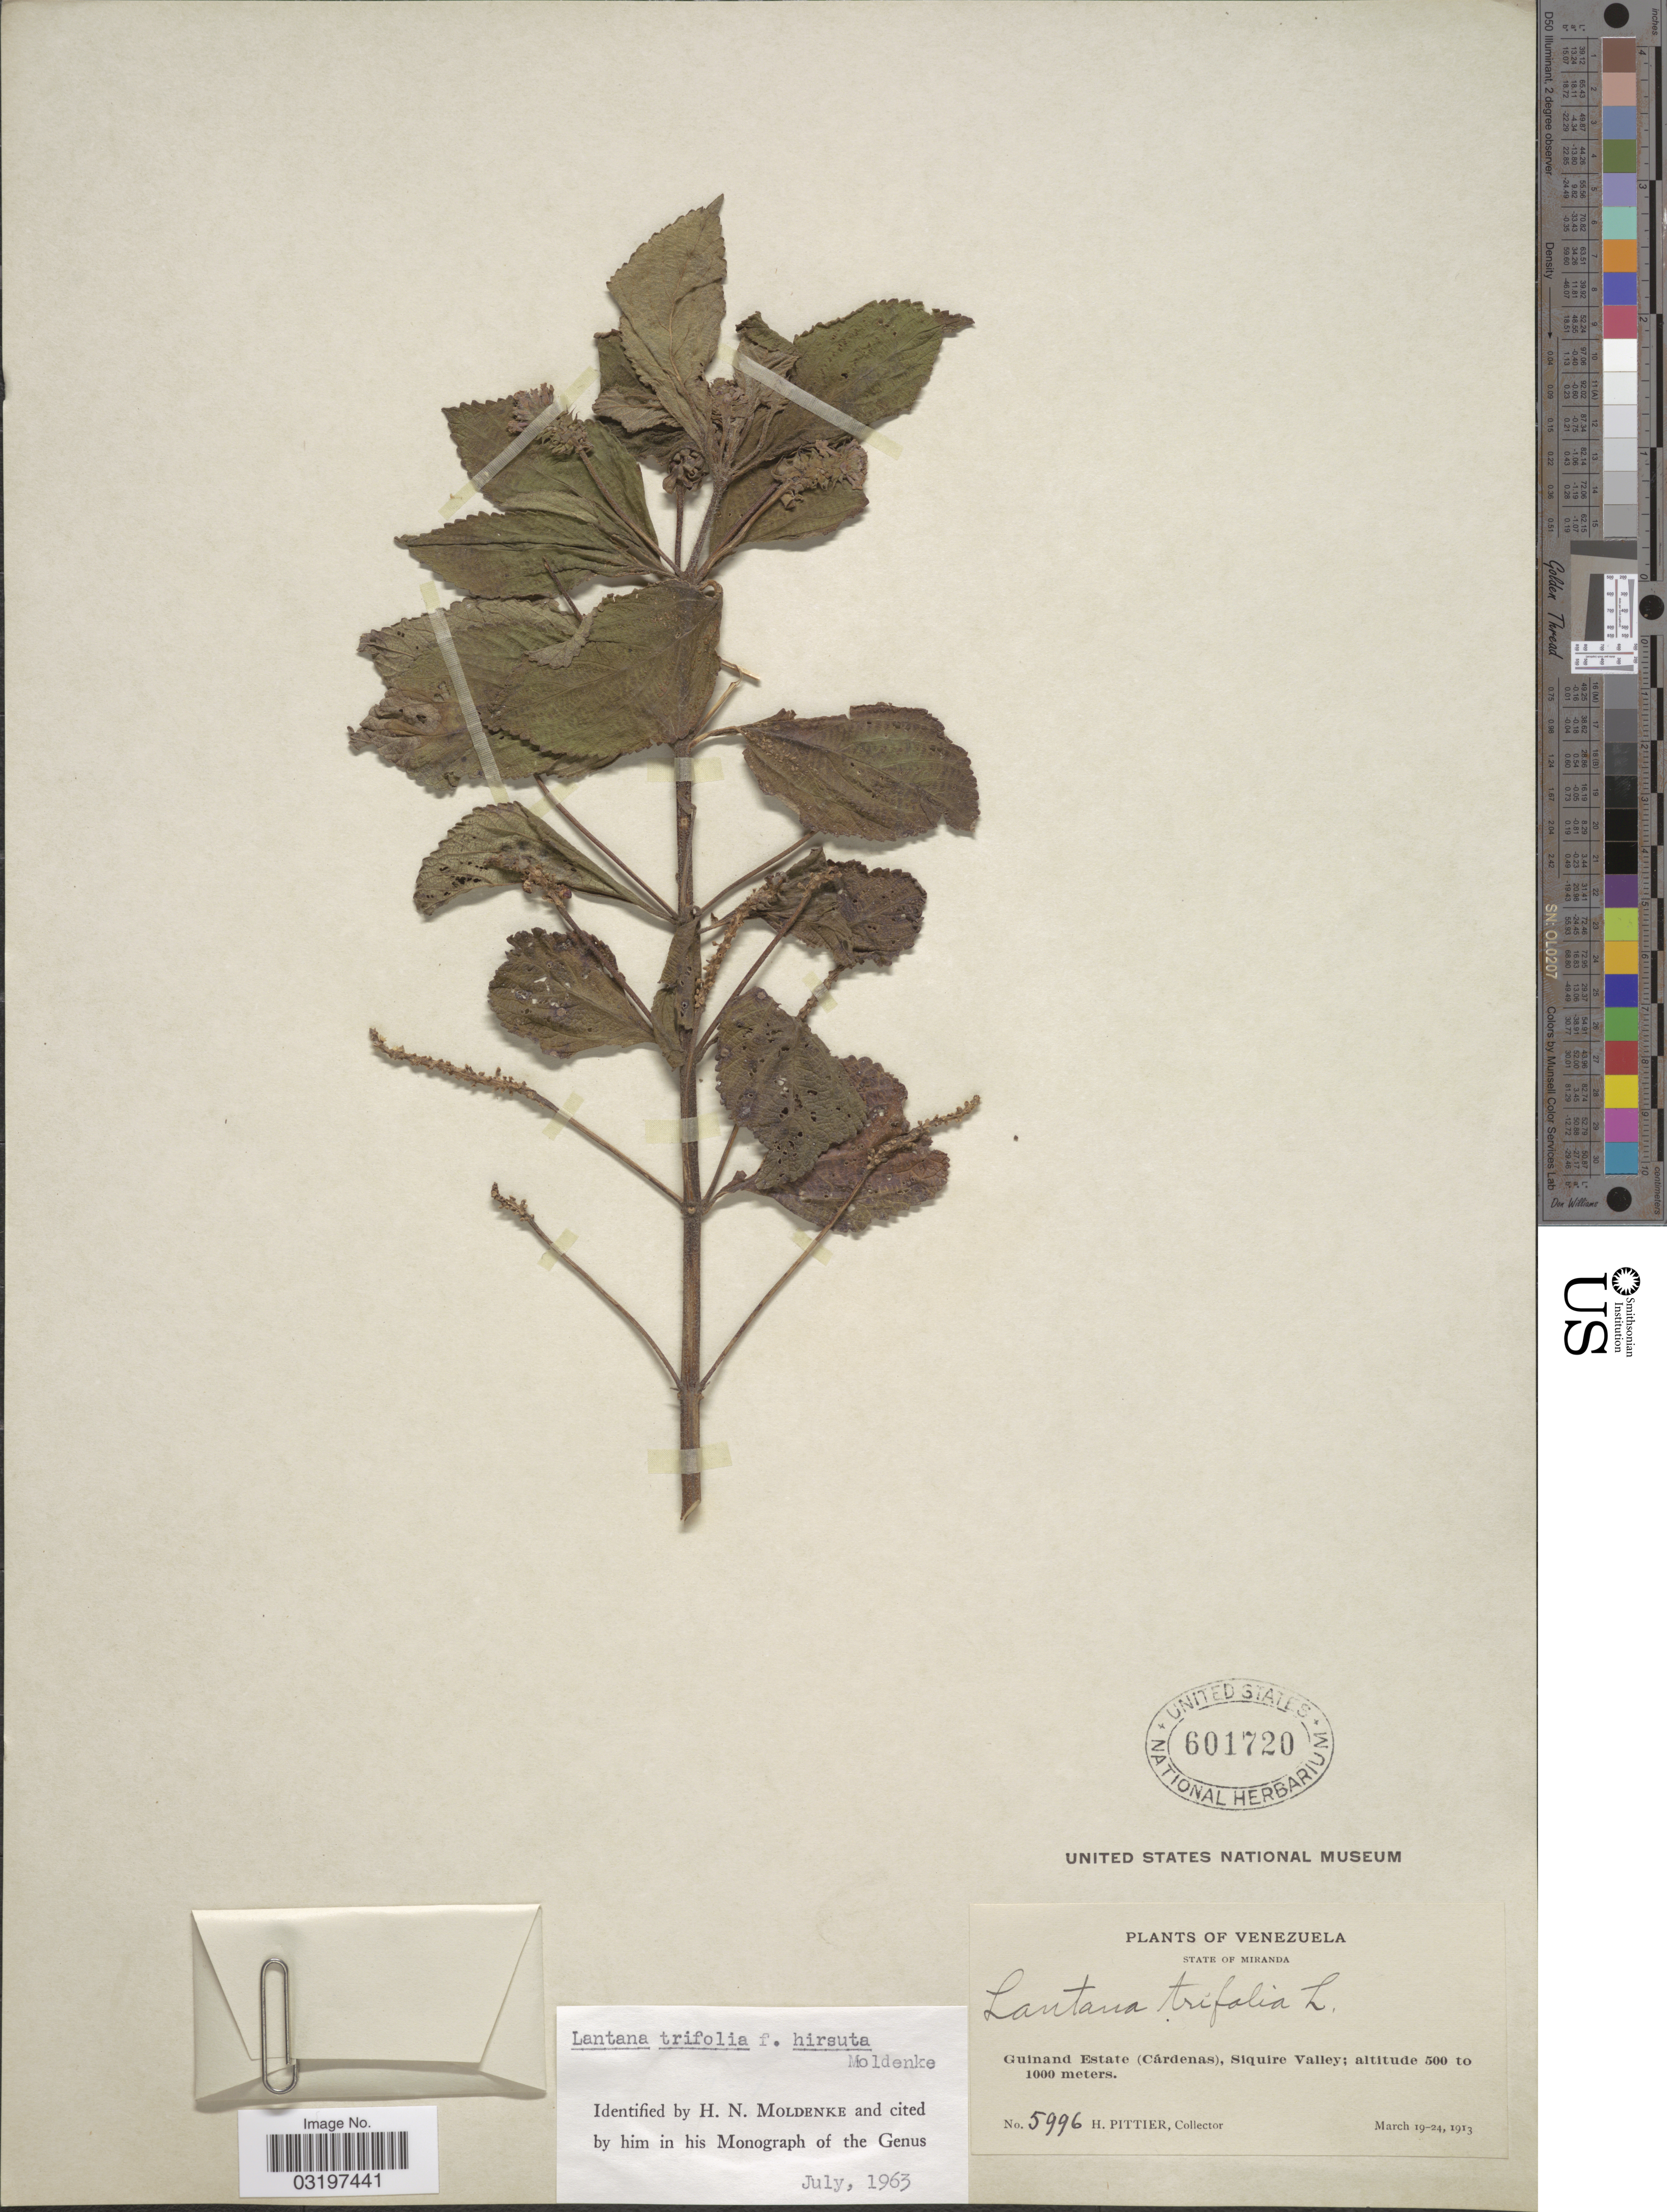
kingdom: Plantae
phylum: Tracheophyta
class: Magnoliopsida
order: Lamiales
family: Verbenaceae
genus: Lantana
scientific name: Lantana trifolia f. hirsuta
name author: Moldenke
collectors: H. F. Pittier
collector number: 5996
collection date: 1913-03-19/1913-03-24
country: Venezuela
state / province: Miranda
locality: Guinand Estate (Cárdenas), Siquire Valley.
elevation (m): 500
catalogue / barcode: US 601720